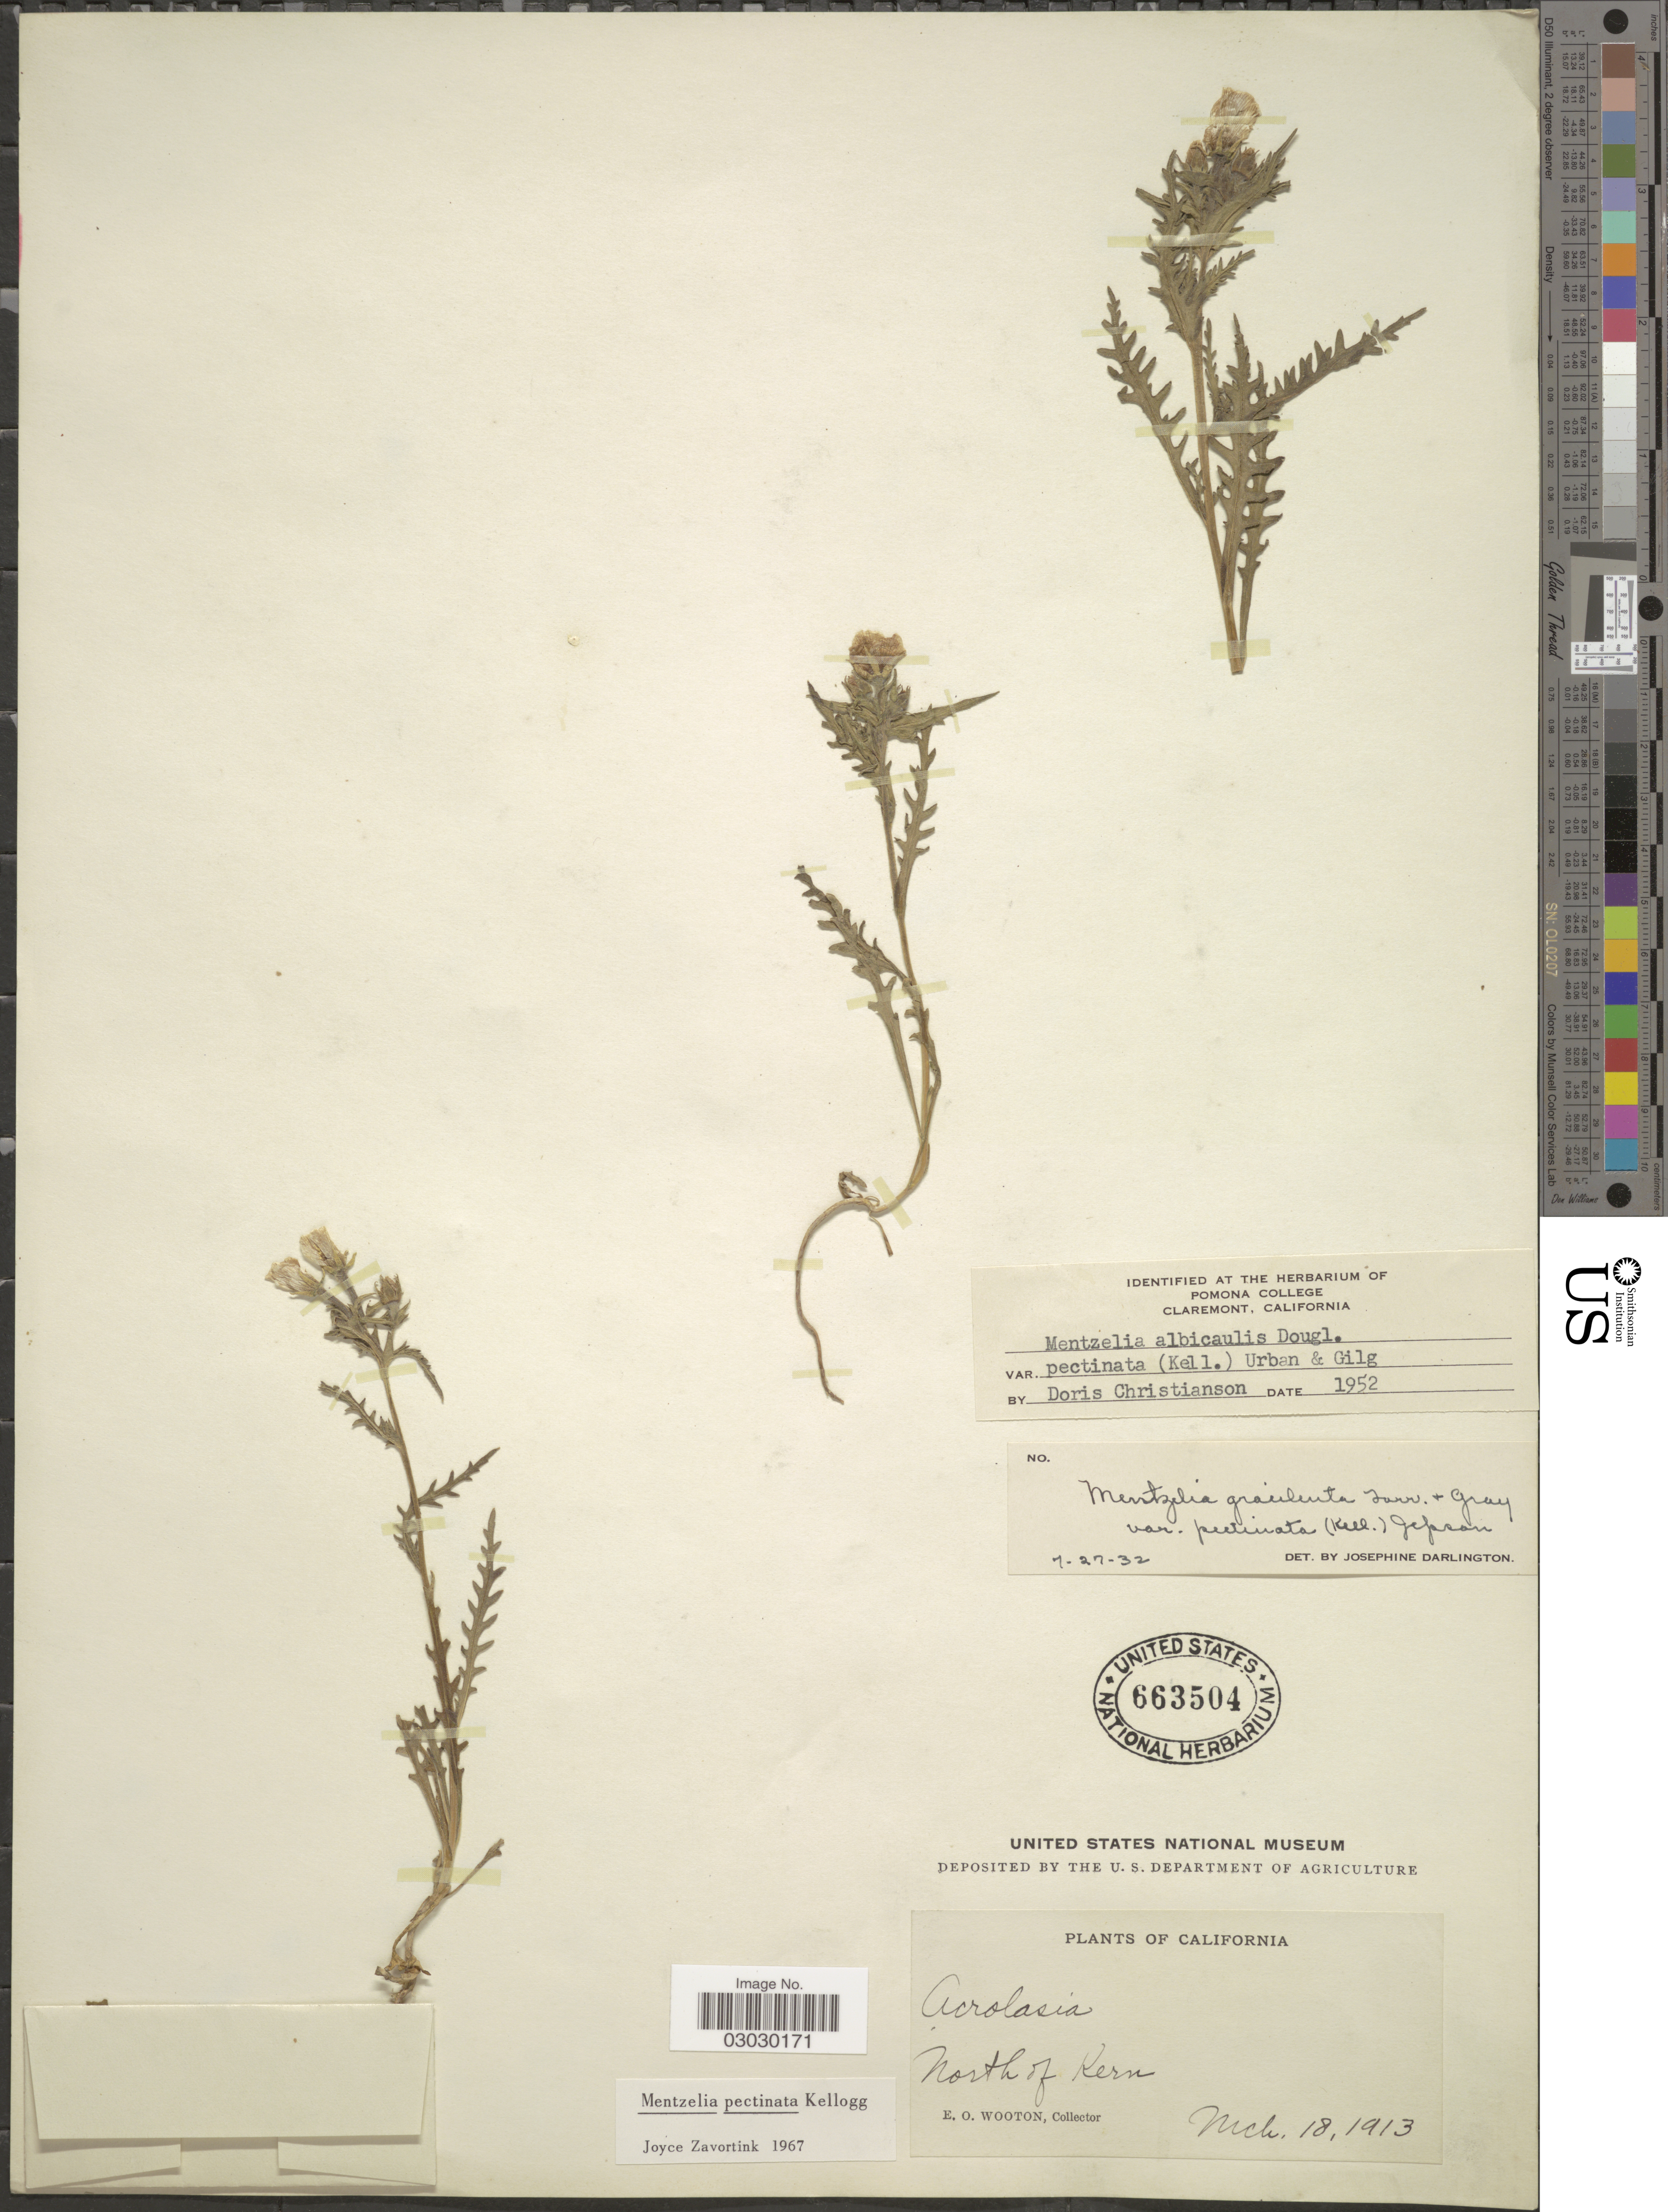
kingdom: Plantae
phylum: Tracheophyta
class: Magnoliopsida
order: Cornales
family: Loasaceae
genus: Mentzelia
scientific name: Mentzelia pectinata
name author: Kellogg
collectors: E. O. Wooton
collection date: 1913-03-18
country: United States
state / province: California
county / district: Kern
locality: North of Kern.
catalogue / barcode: US 663504